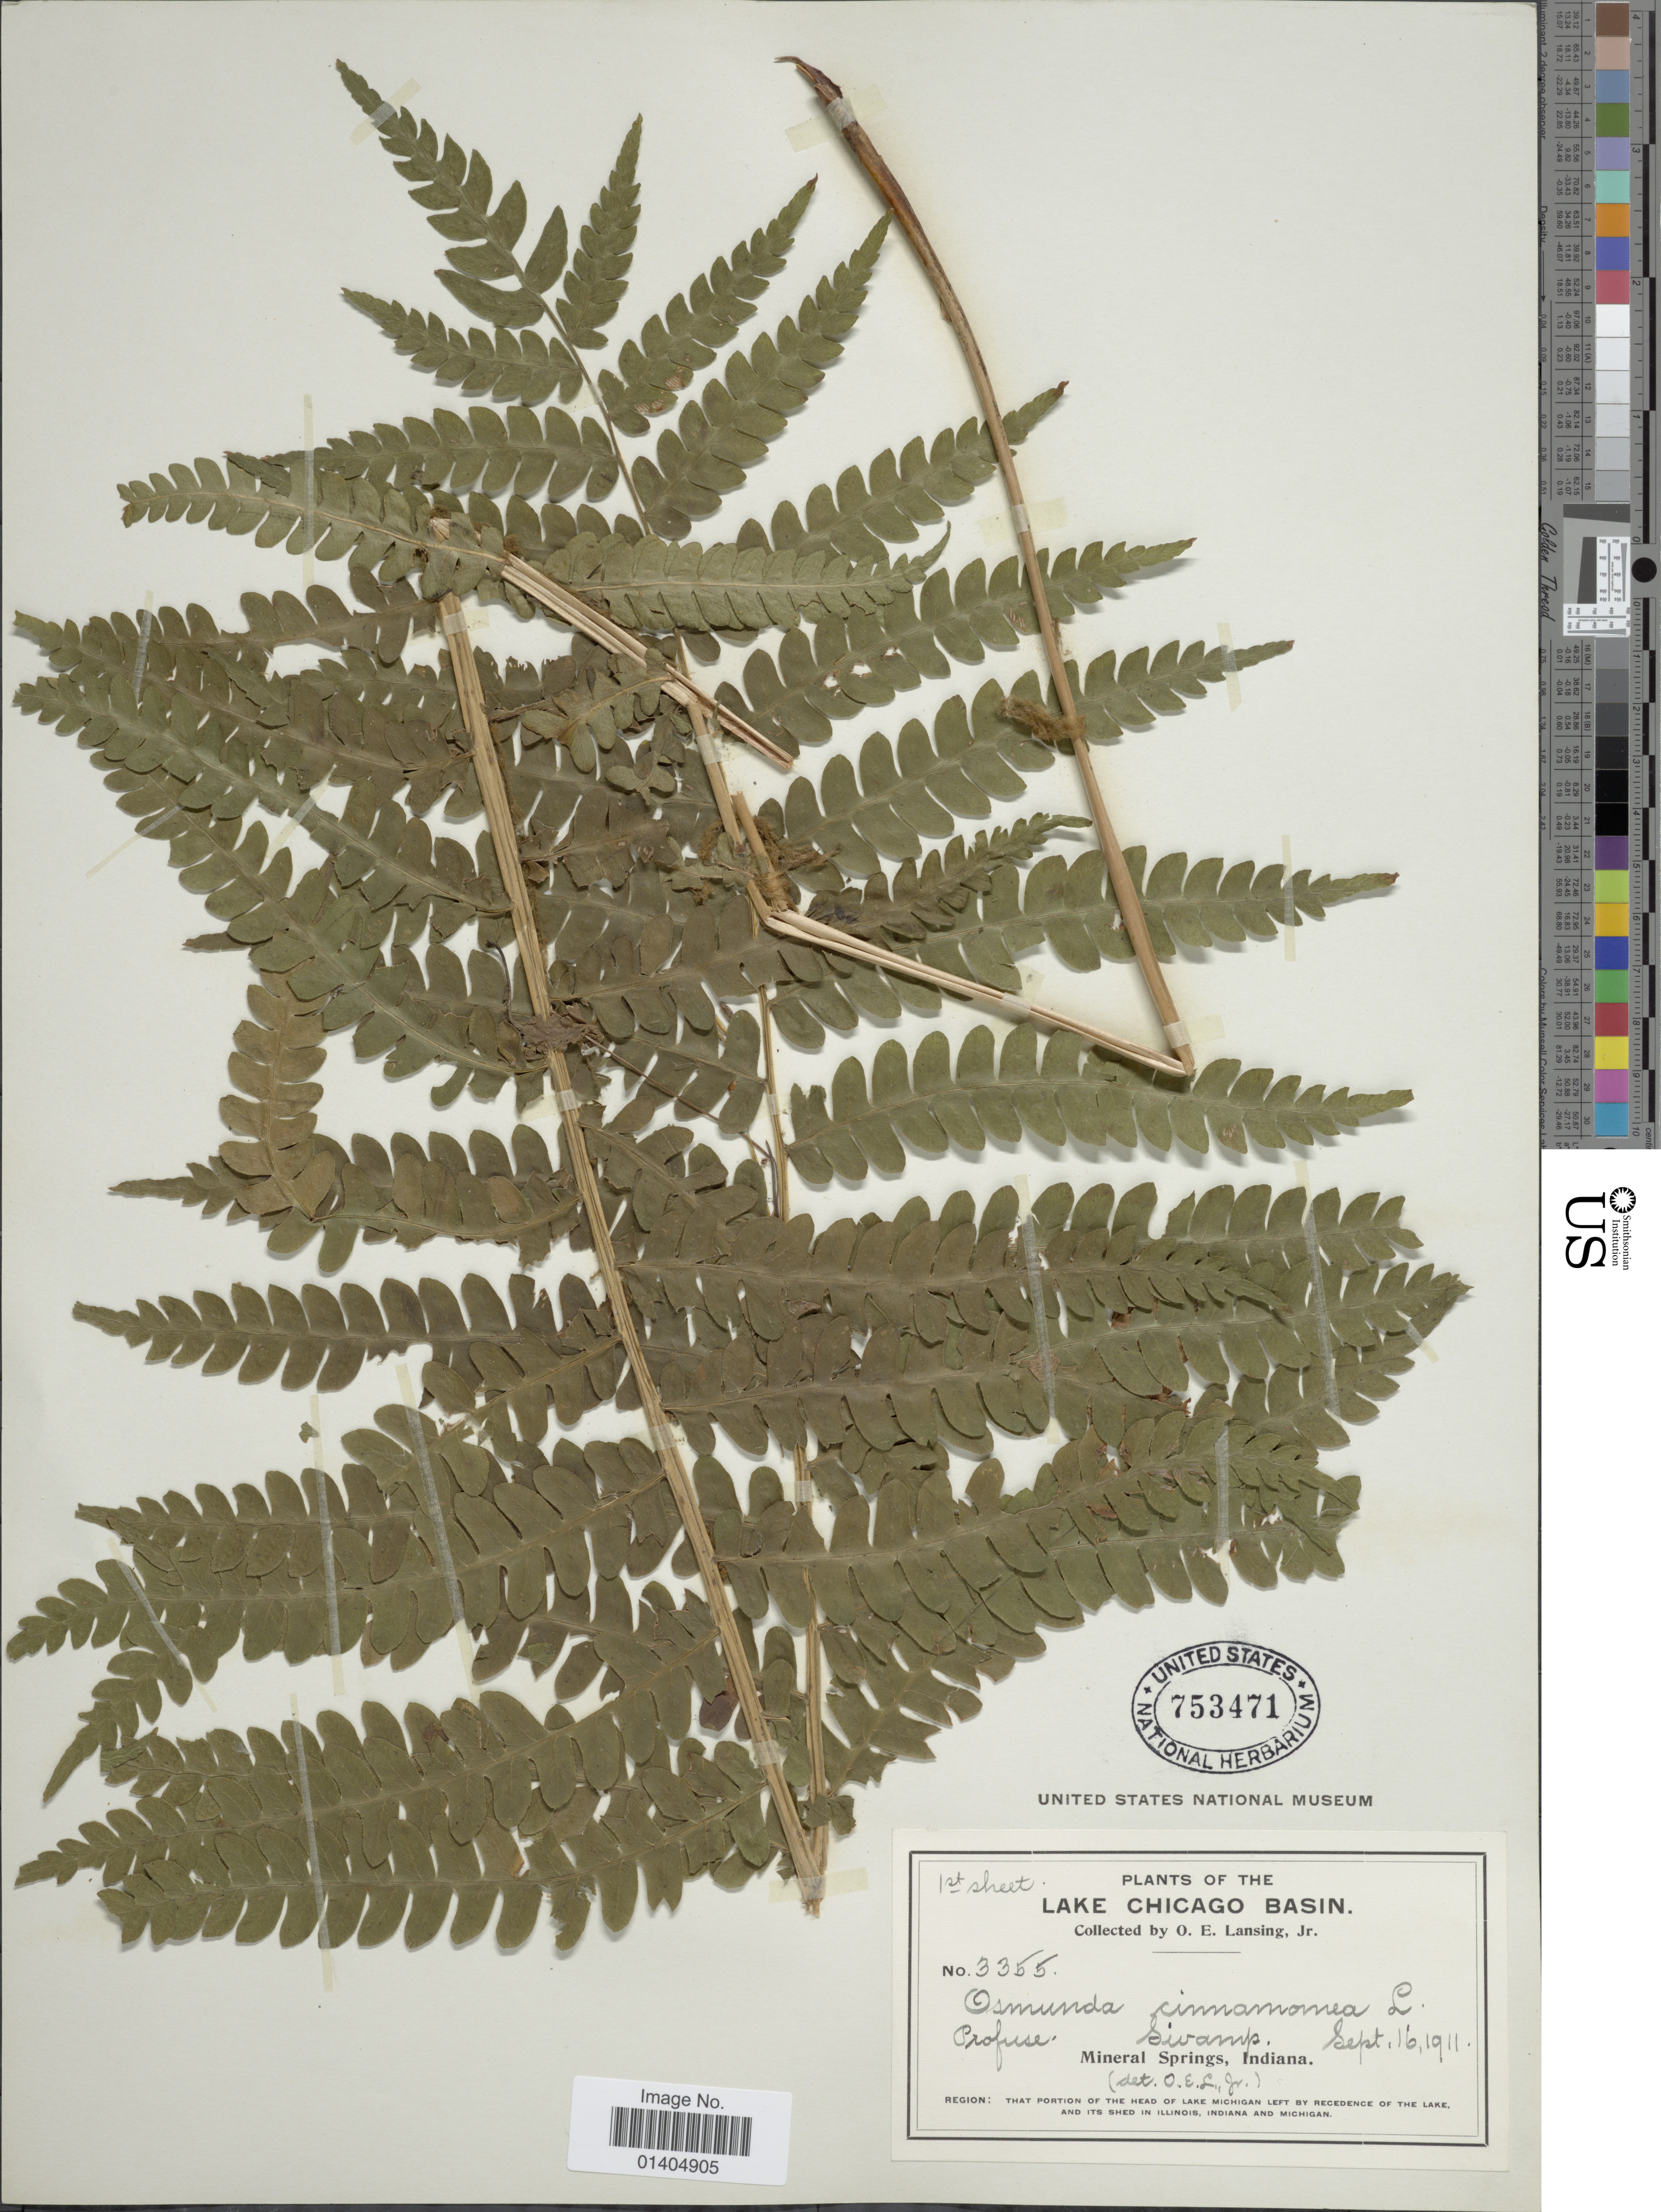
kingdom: Plantae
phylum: Tracheophyta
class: Polypodiopsida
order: Osmundales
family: Osmundaceae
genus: Osmundastrum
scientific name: Osmundastrum cinnamomeum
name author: (L.) C. Presl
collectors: O. Lansing Jr.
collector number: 3355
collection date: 1911-09-16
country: United States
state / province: Indiana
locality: Lake Chicago basin, Mineral Springs. Region: that portion of the head of lake Michigan left by Recedence of the lake, and its shed in Illinois, Indiana and Michigan.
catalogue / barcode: US 753471